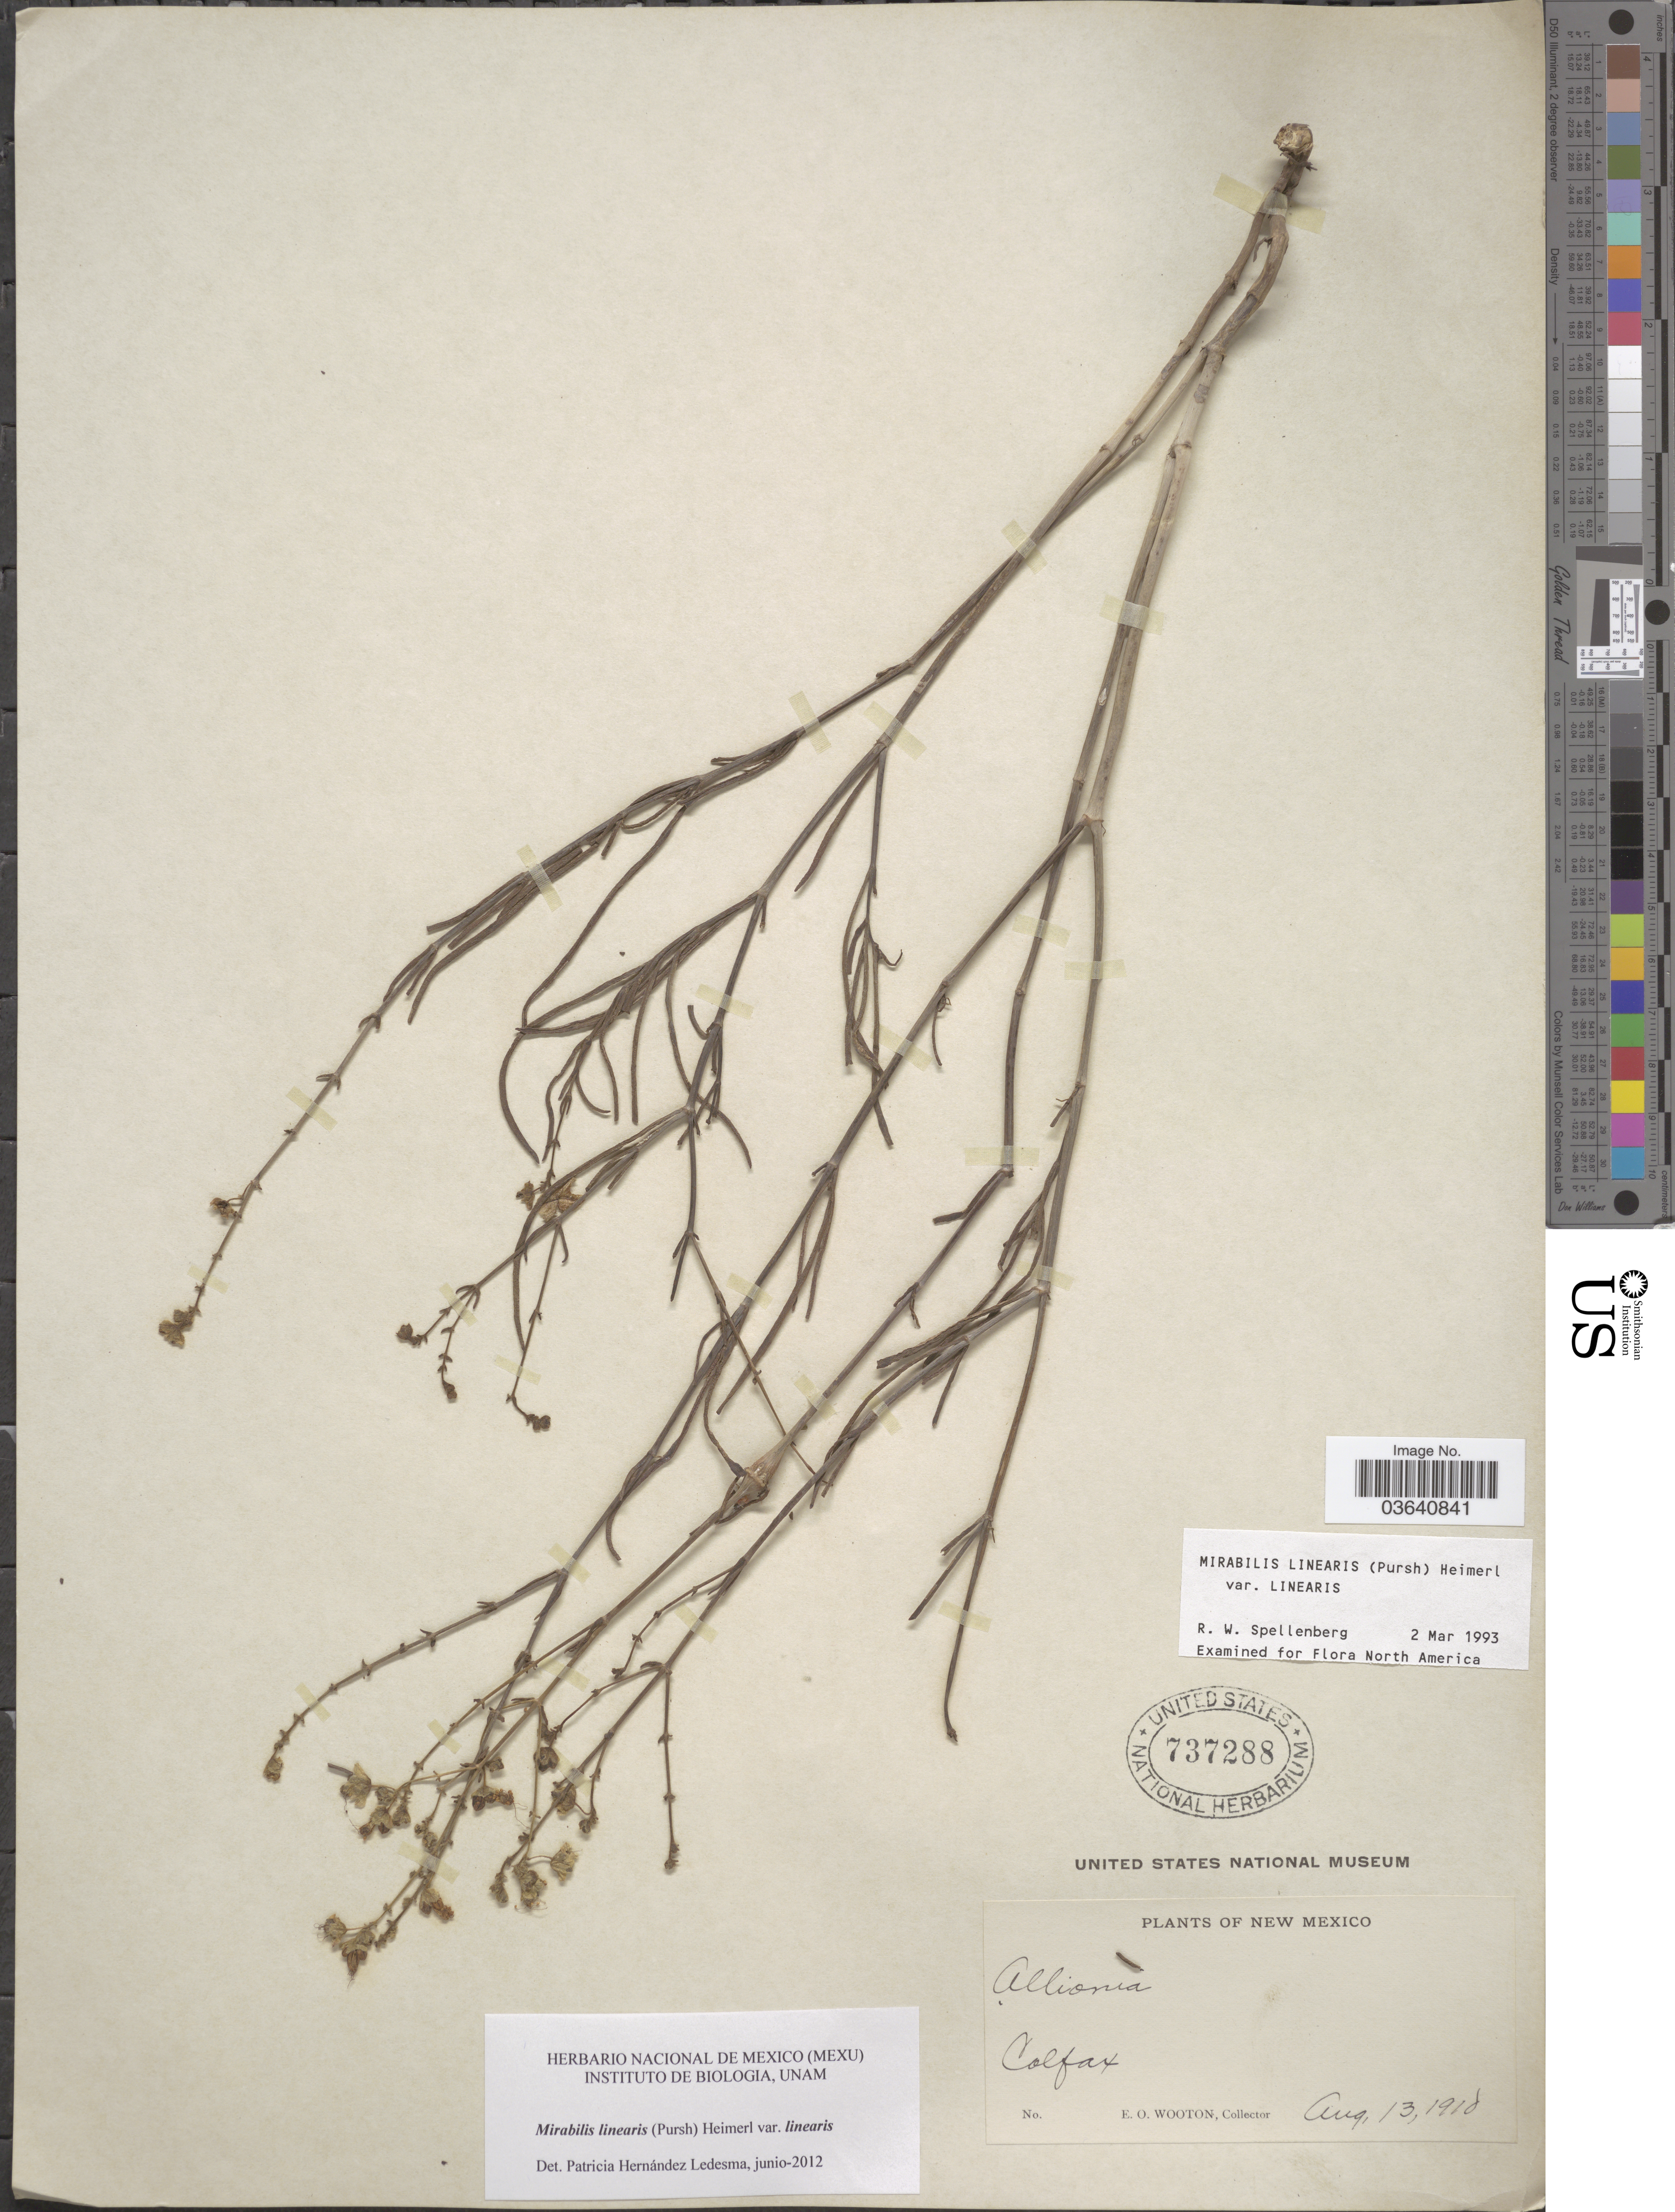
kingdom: Plantae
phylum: Tracheophyta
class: Magnoliopsida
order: Caryophyllales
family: Nyctaginaceae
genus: Mirabilis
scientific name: Mirabilis linearis var. linearis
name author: (Pursh) Heimerl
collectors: E. O. Wooton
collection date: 1918-08-13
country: United States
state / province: New Mexico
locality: Colfax.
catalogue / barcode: US 737288